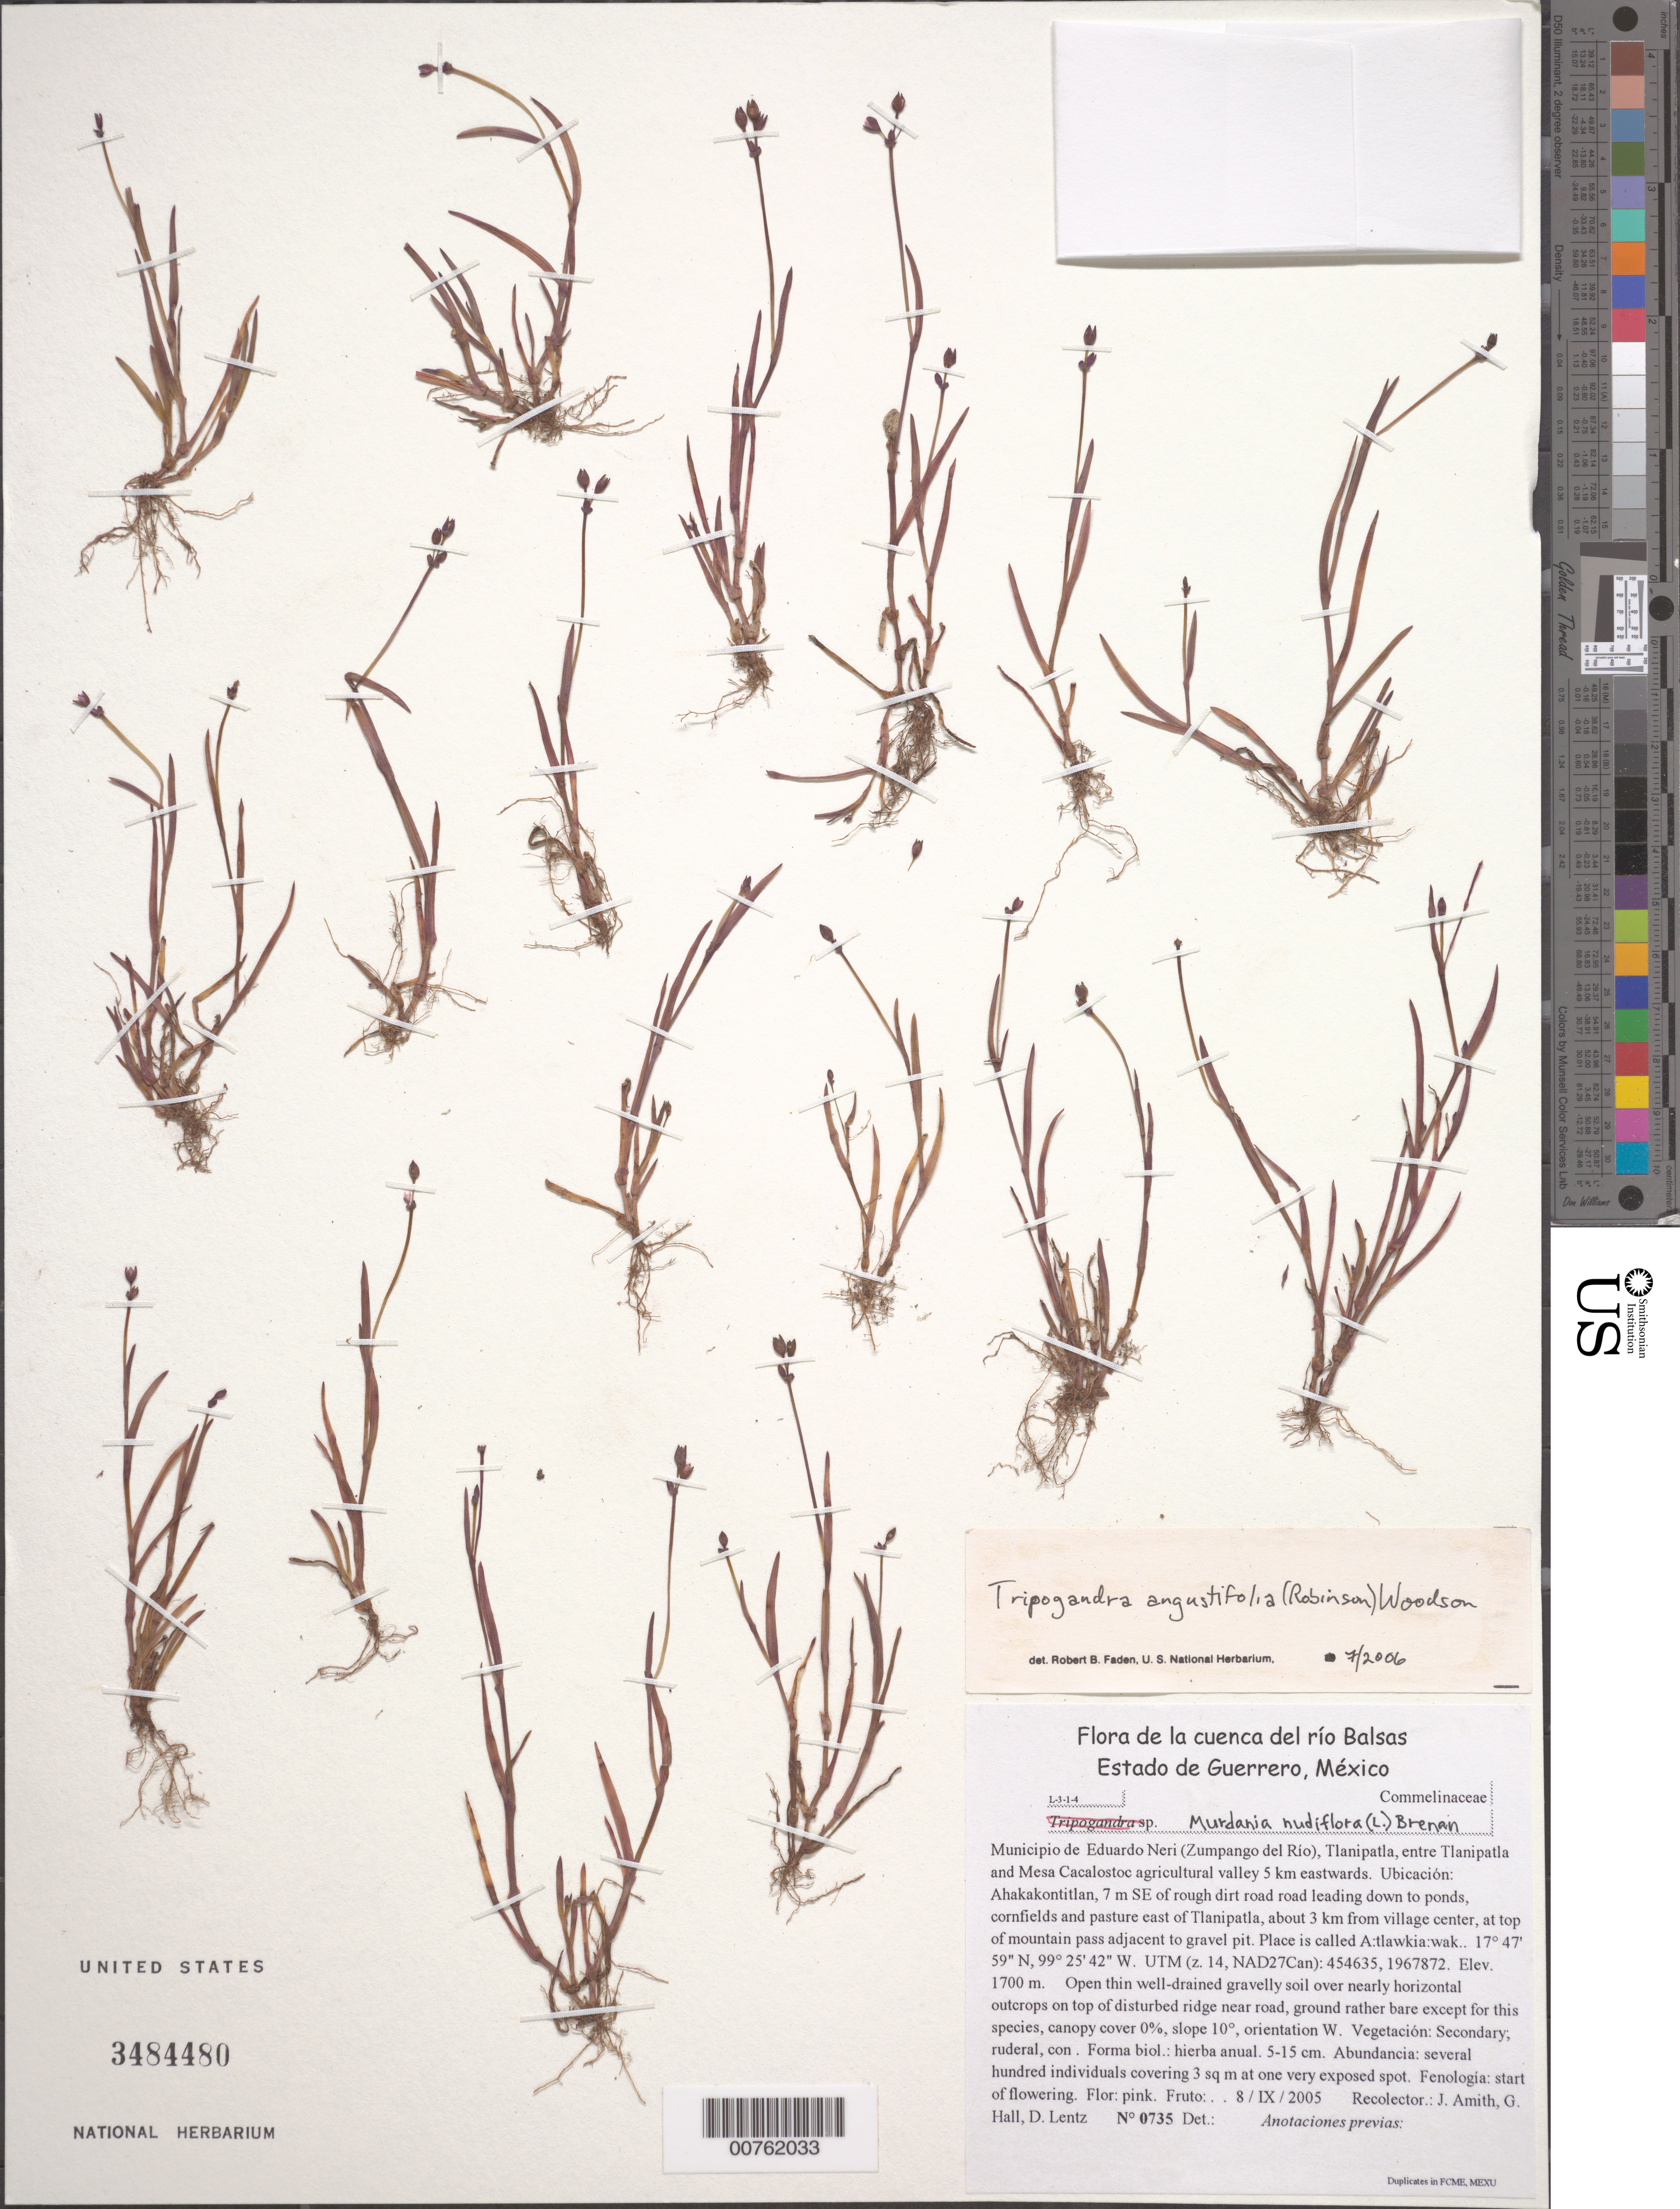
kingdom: Plantae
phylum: Tracheophyta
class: Liliopsida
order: Commelinales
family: Commelinaceae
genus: Tripogandra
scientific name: Tripogandra angustifolia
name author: (B.L. Rob.) Woodson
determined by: Faden, Robert B., (US), Smithsonian Institution - National Museum of Natural History (UNITED STATES)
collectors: J. D. Amith, G. Hall & D. Lentz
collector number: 0735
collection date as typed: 08 Sep 2005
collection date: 2005-09-08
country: Mexico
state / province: Guerrero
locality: Municipio de Eduardo Neri (Zumpango del Rio), Tlanipatla, entre Tlanipatla and Mesa Cacalostoc agricultural valley 5 km eastwards.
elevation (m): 1700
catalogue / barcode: US 3484480